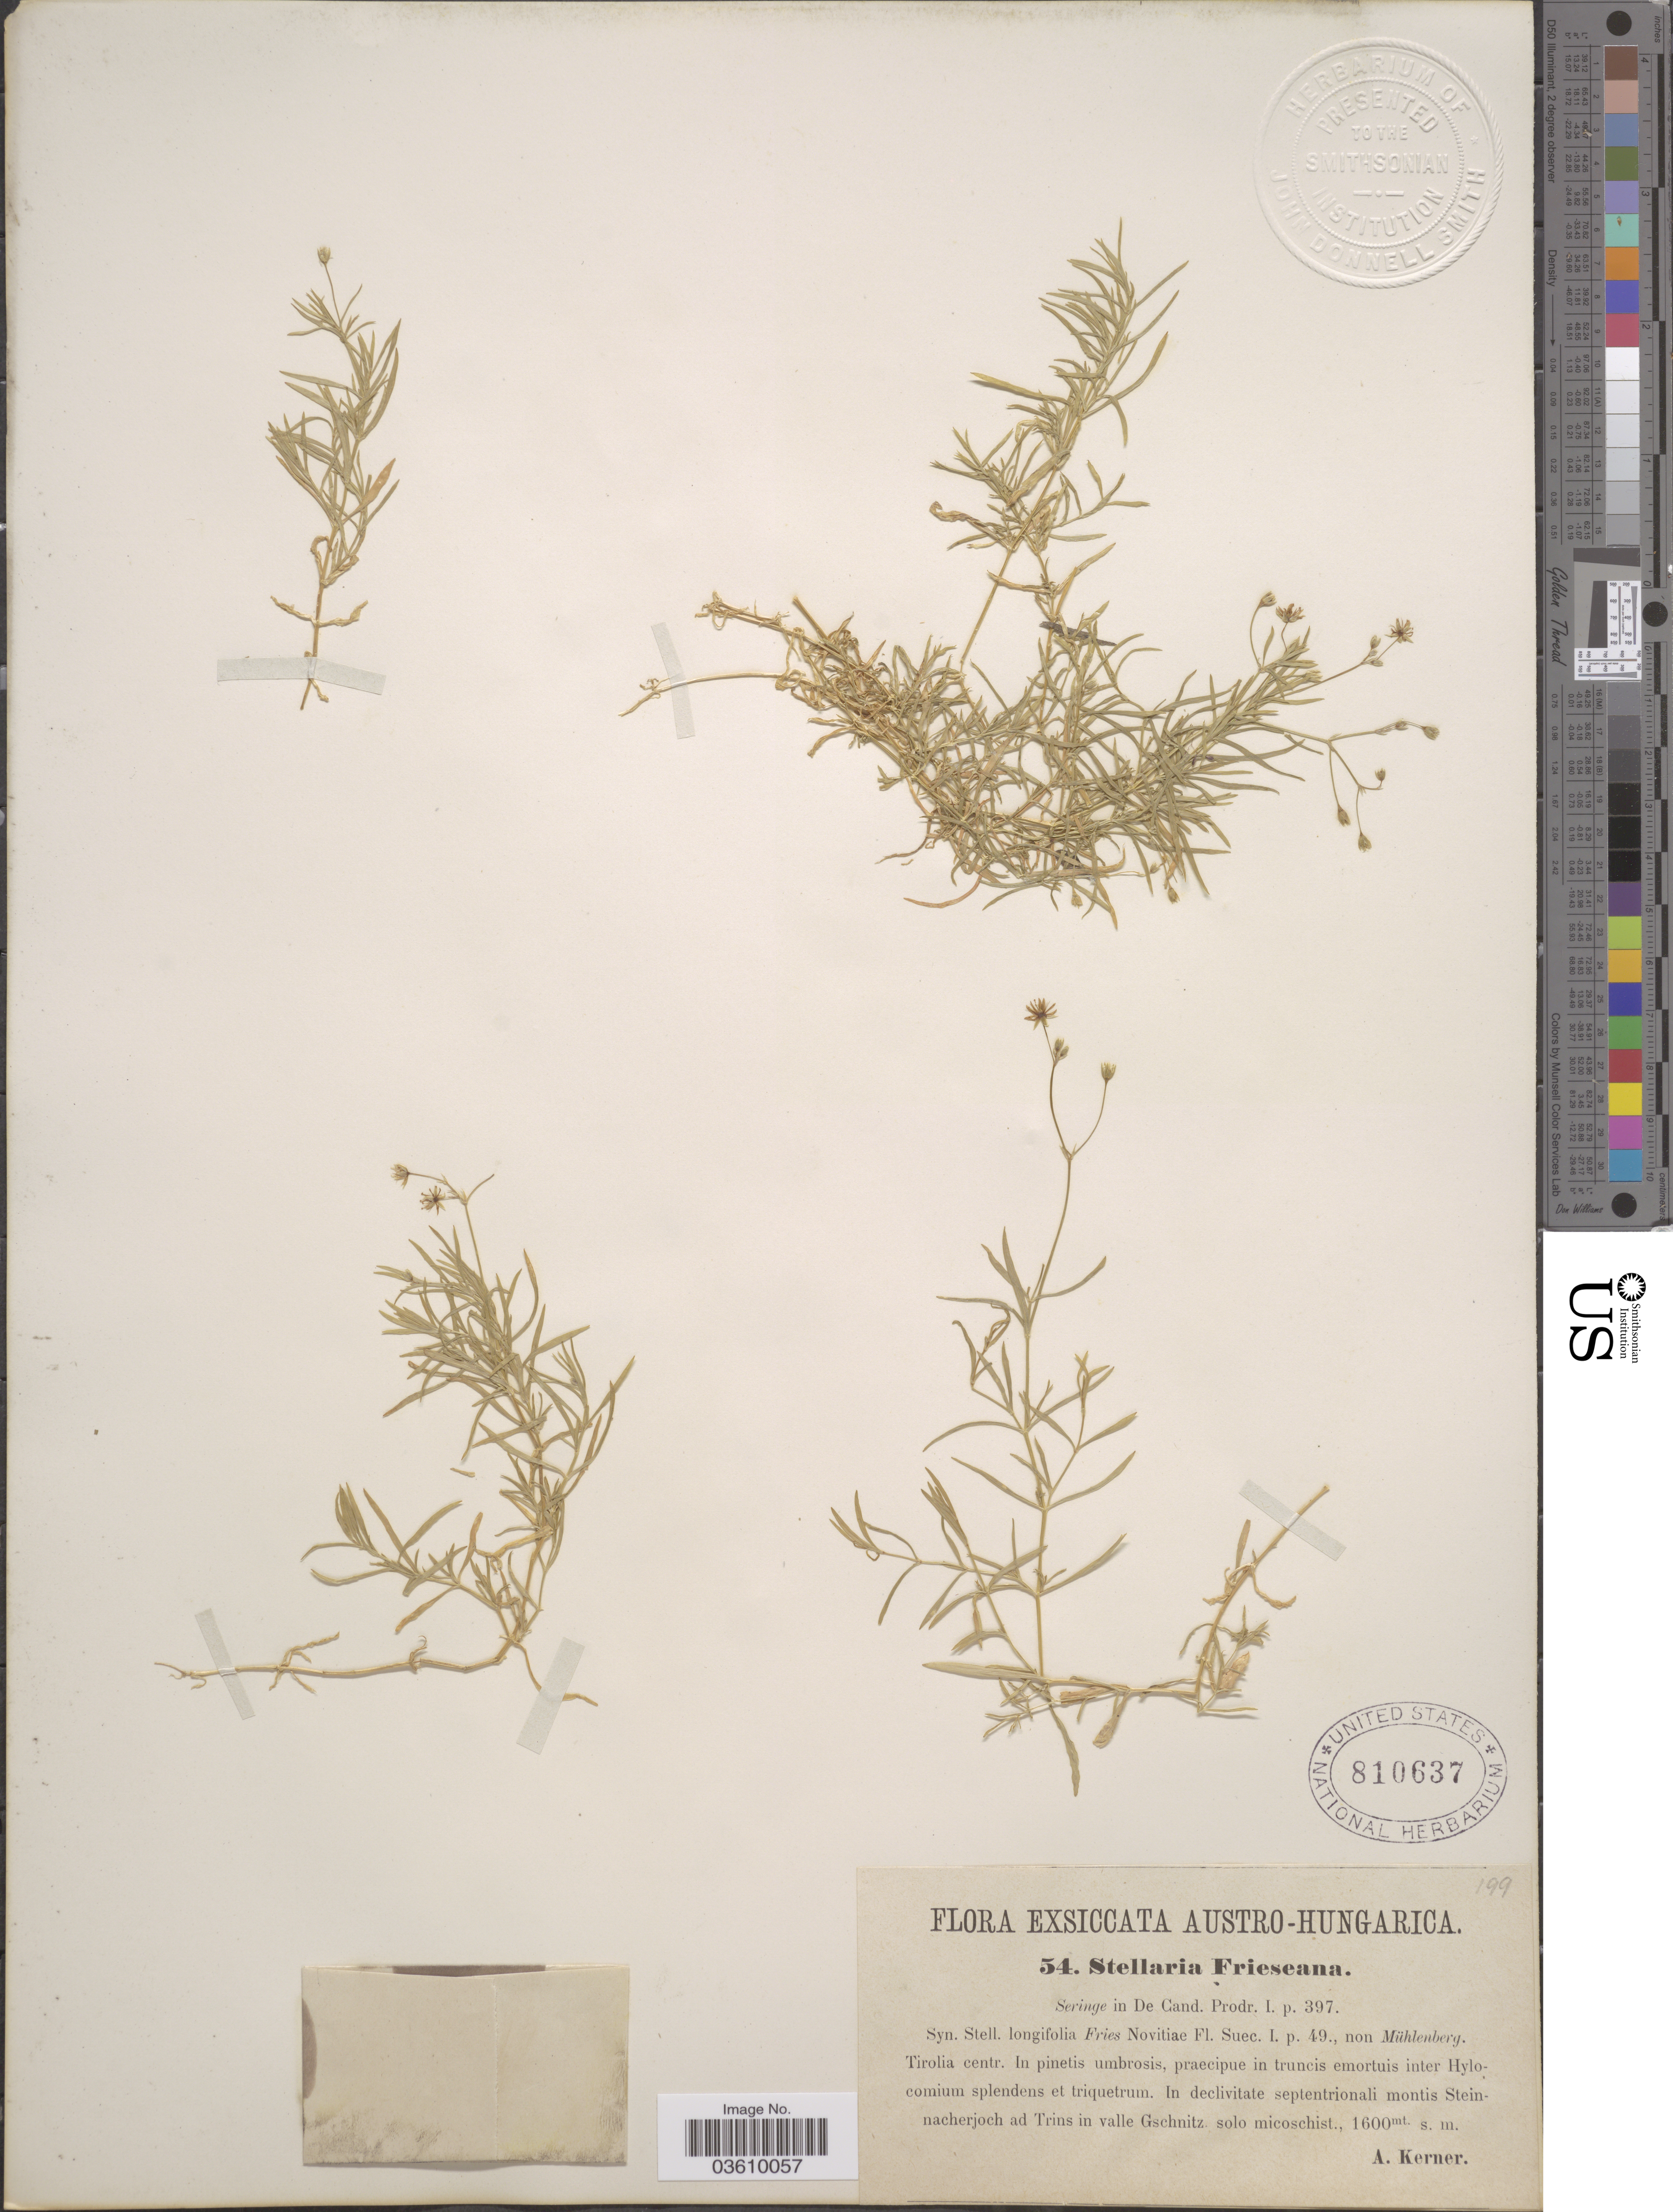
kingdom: Plantae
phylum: Tracheophyta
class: Magnoliopsida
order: Caryophyllales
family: Caryophyllaceae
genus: Stellaria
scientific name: Stellaria friesiana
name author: Ser.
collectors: A. Kerner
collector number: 54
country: Austria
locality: Austro-Hungarica. Tirolia centr. In declivitate septentrionali montis Steinnacherjoch ad Trins in valle Gschnitz solo micoschist.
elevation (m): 1600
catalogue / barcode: US 810637